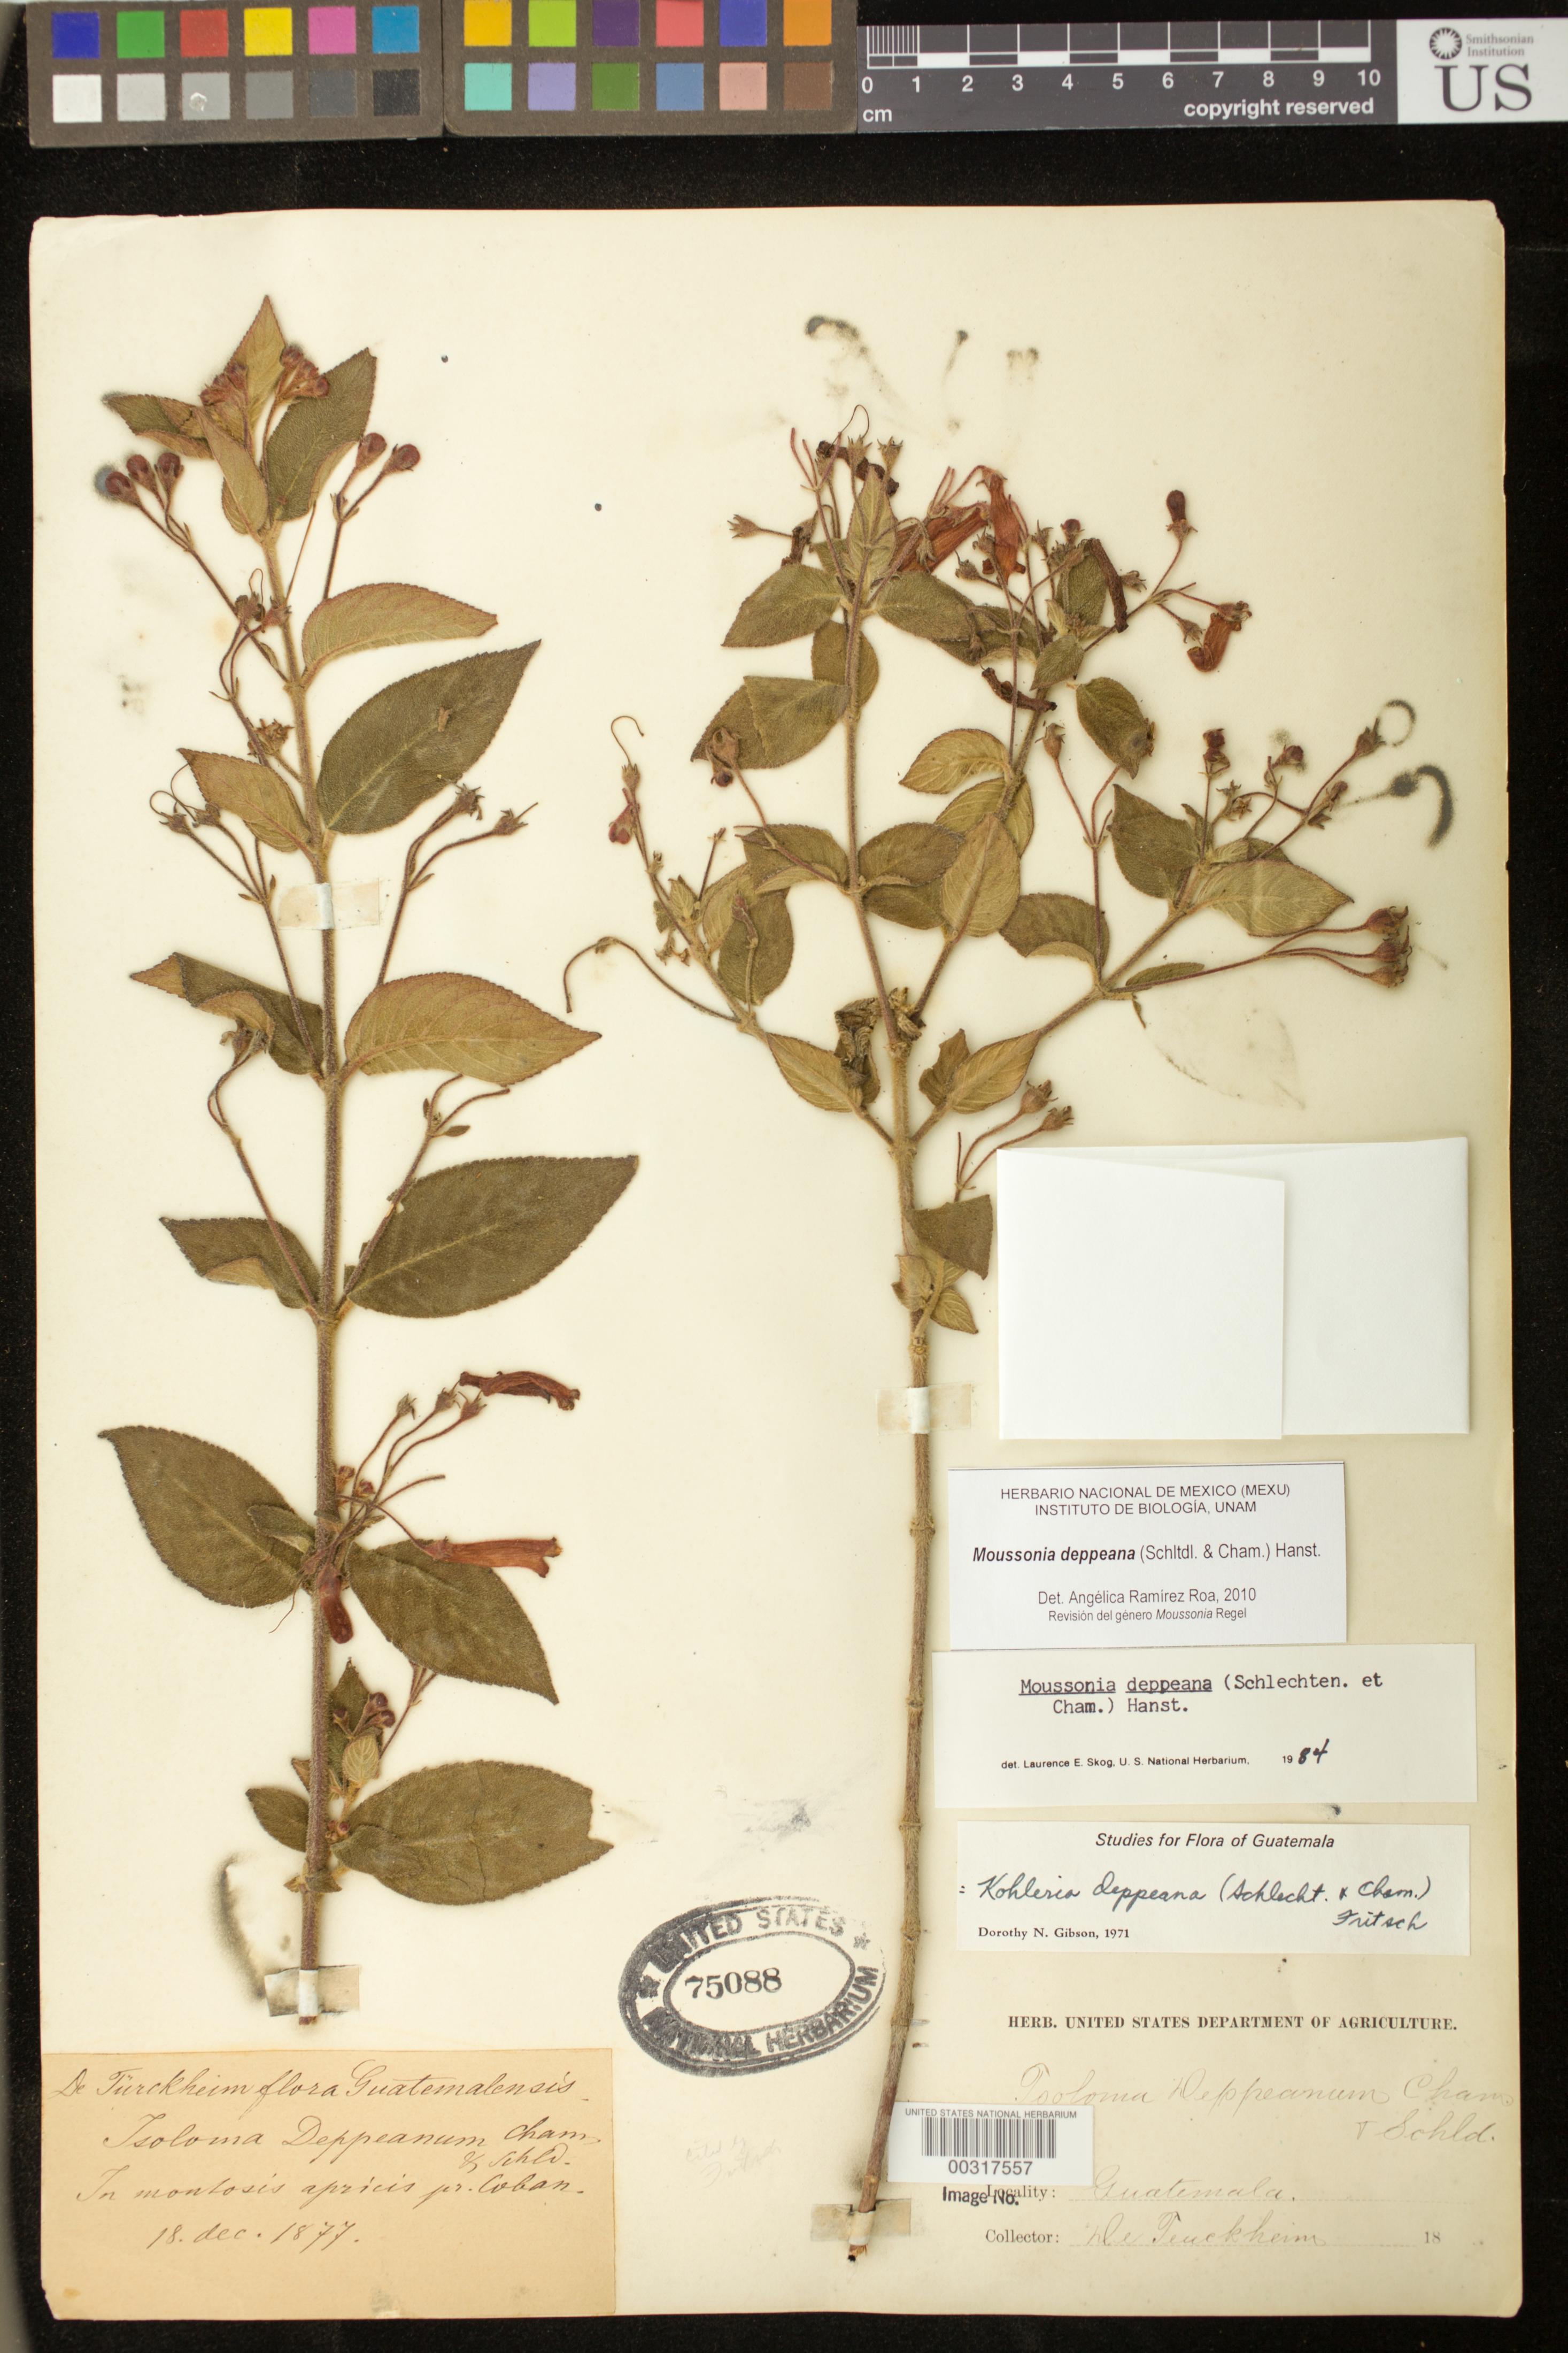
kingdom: Plantae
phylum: Tracheophyta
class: Magnoliopsida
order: Lamiales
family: Gesneriaceae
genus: Moussonia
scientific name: Moussonia deppeana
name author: (Schltdl. & Cham.) Klotzsch ex Hanst.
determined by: Ramírez-Roa, A.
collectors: H. von Türckheim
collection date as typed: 18 Dec 1877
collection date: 1877-12-18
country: Guatemala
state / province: Alta Verapaz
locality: Near Coban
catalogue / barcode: US 75088